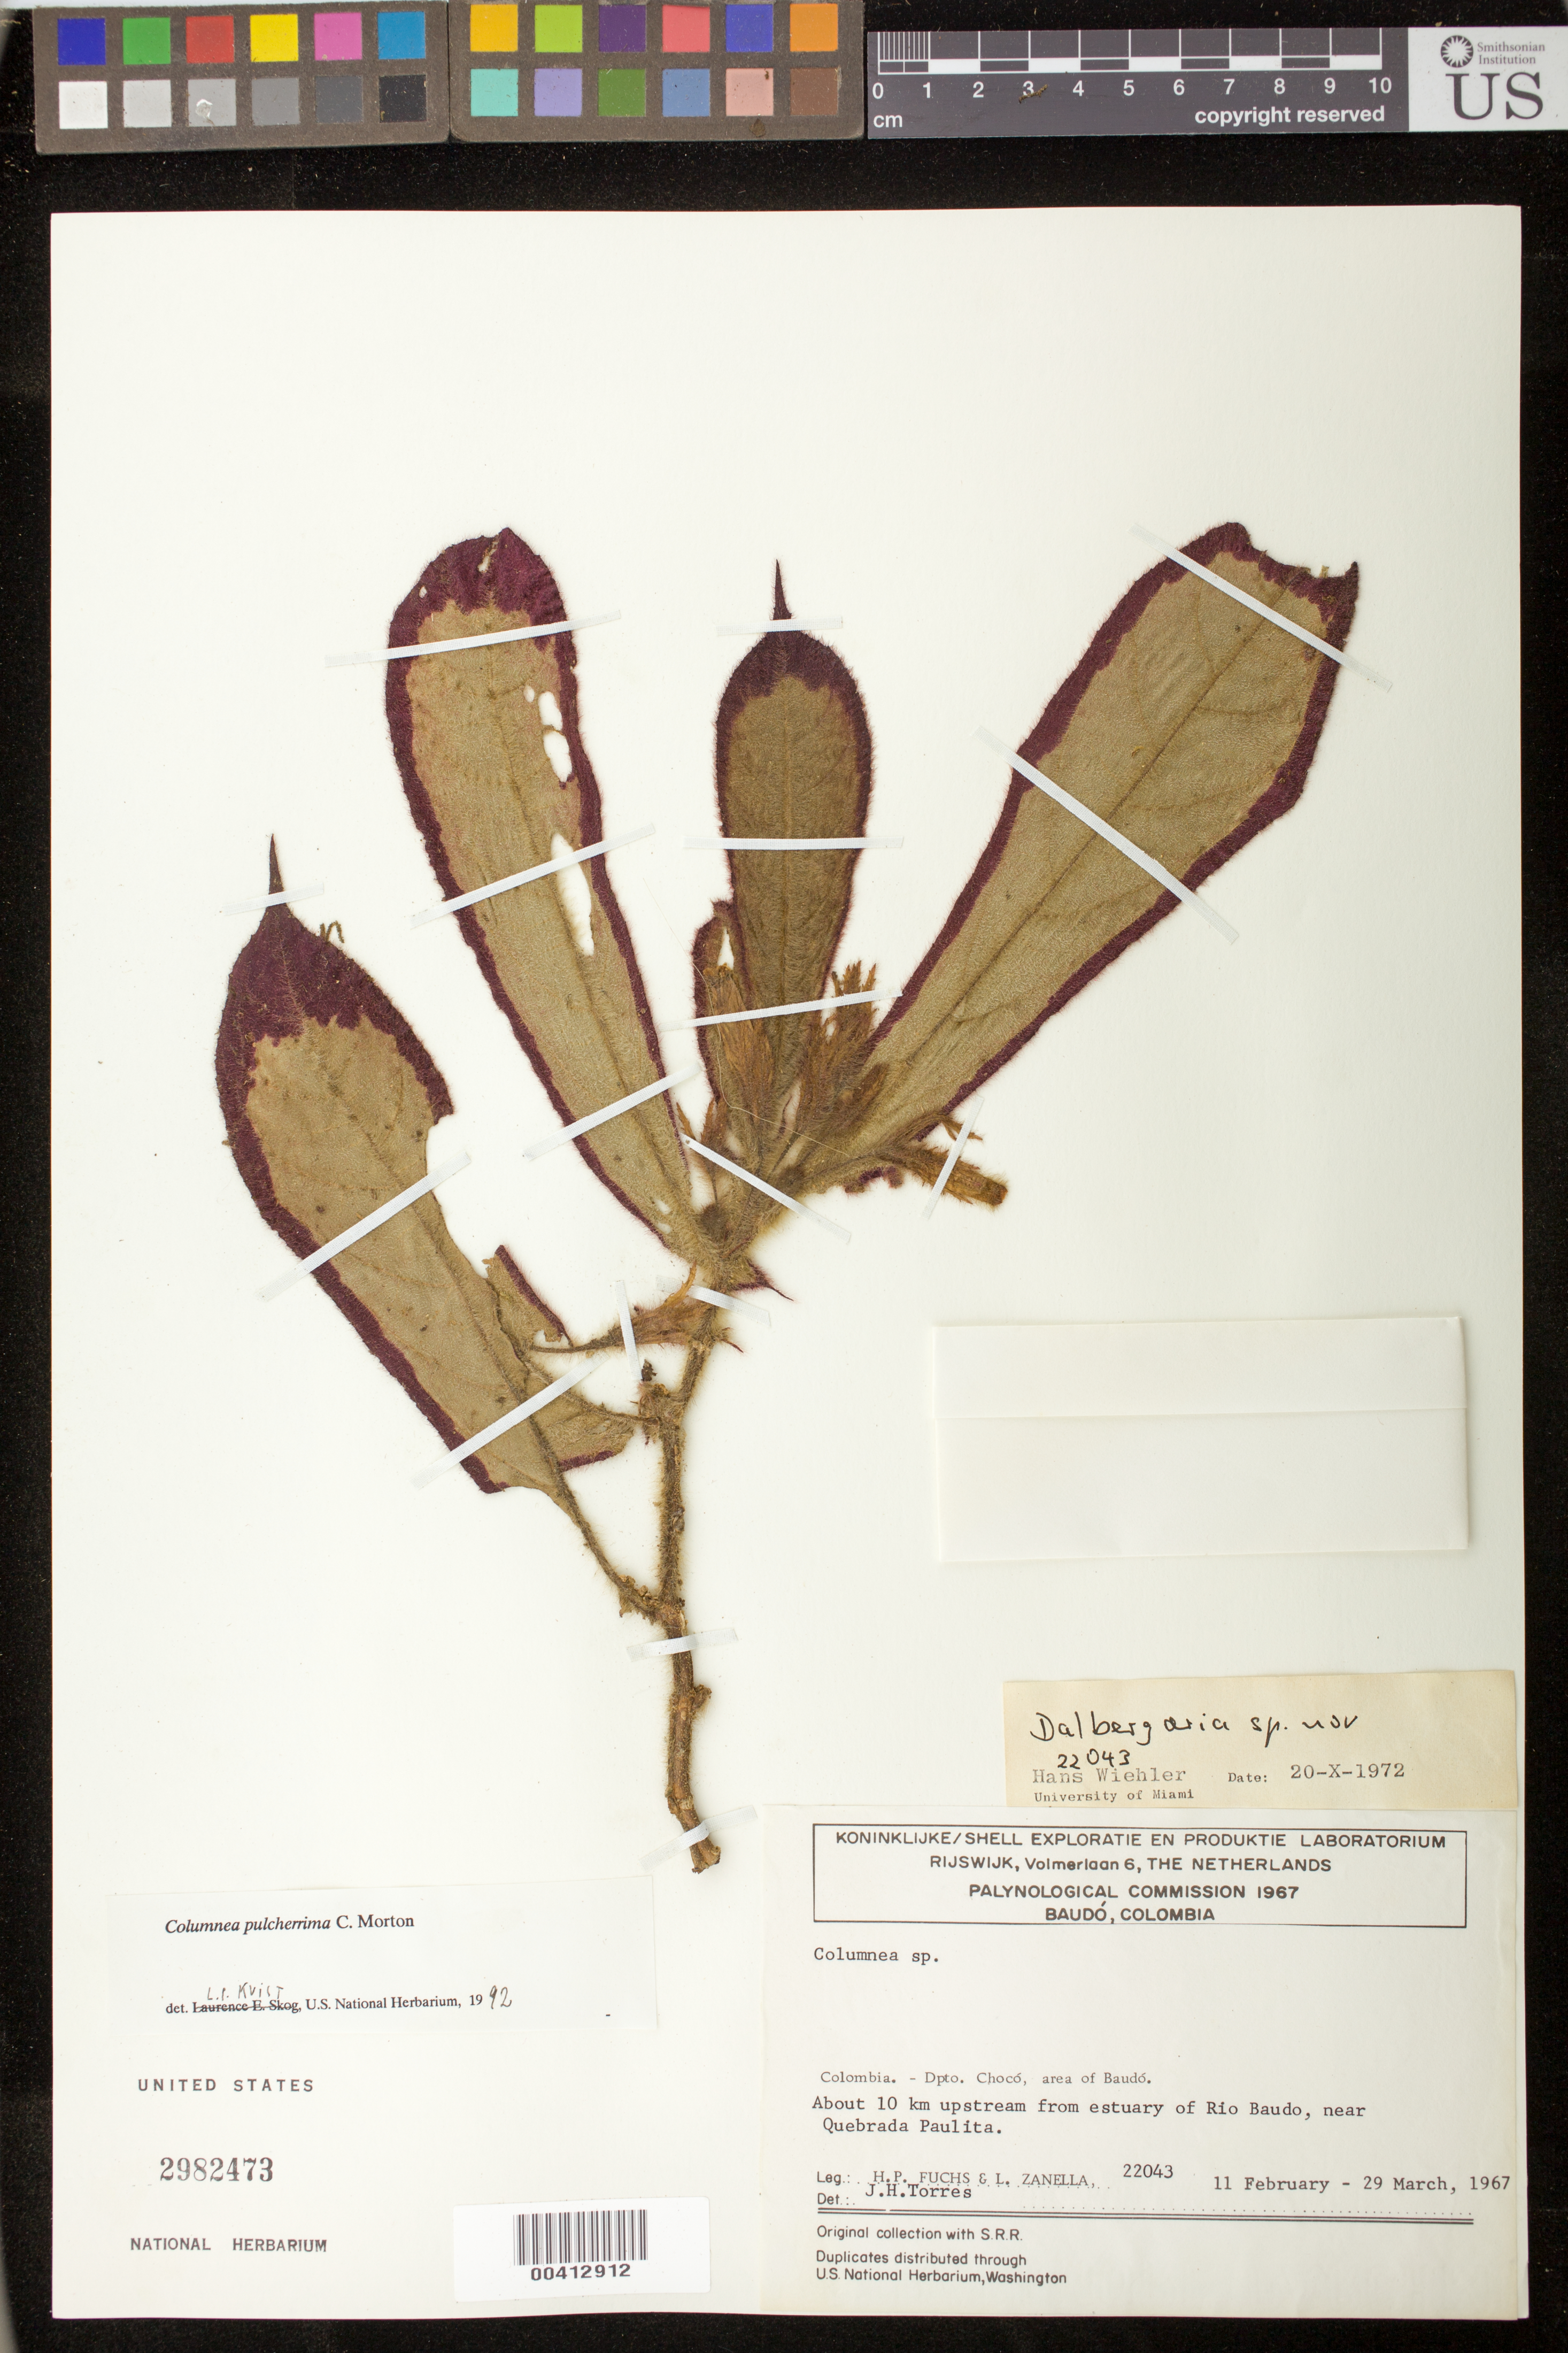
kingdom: Plantae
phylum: Tracheophyta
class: Magnoliopsida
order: Lamiales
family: Gesneriaceae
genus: Columnea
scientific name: Columnea pulcherrima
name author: C.V. Morton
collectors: H. P. Fuchs & L. Zanella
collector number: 22043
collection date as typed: Feb-Mar 1967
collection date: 1967-02/1967-03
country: Colombia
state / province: Chocó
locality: Baudo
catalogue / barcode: US 2982473